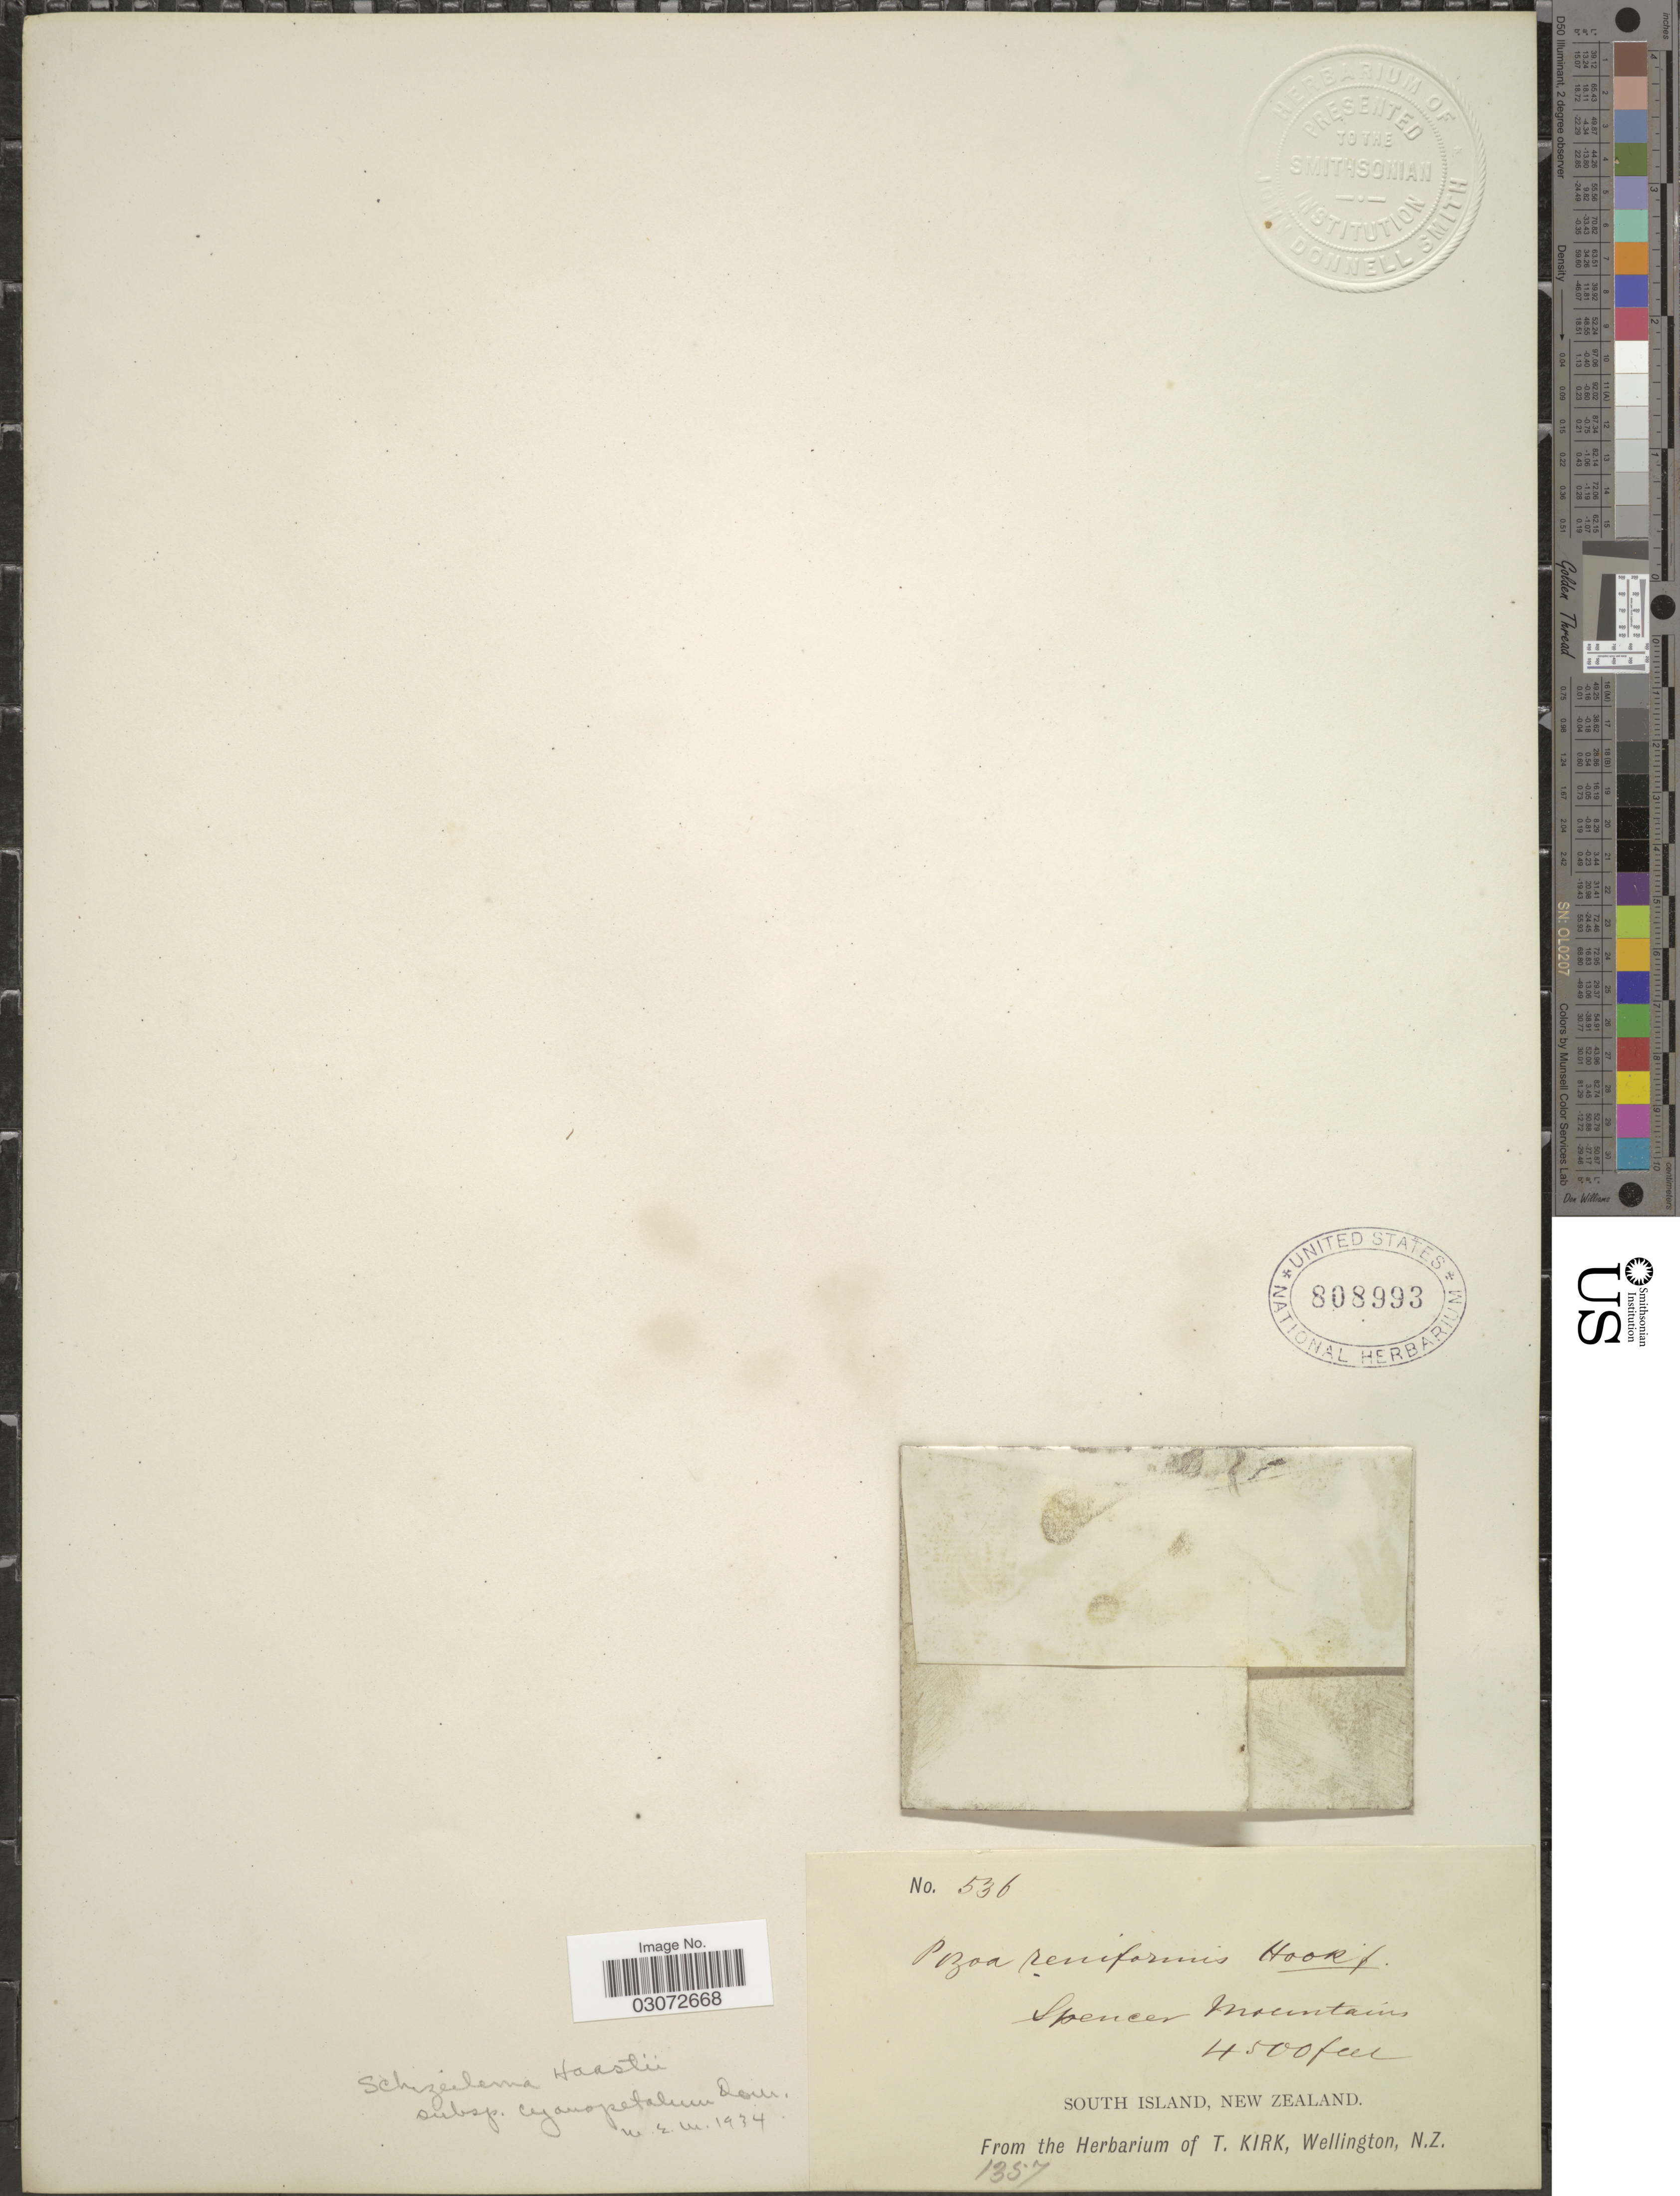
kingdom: Plantae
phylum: Tracheophyta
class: Magnoliopsida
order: Apiales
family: Apiaceae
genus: Schizeilema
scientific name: Schizeilema haastii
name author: Domin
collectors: ex herb. T. Kirk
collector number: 536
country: New Zealand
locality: Spencer Mountains. South Island.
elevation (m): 1372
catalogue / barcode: US 808993